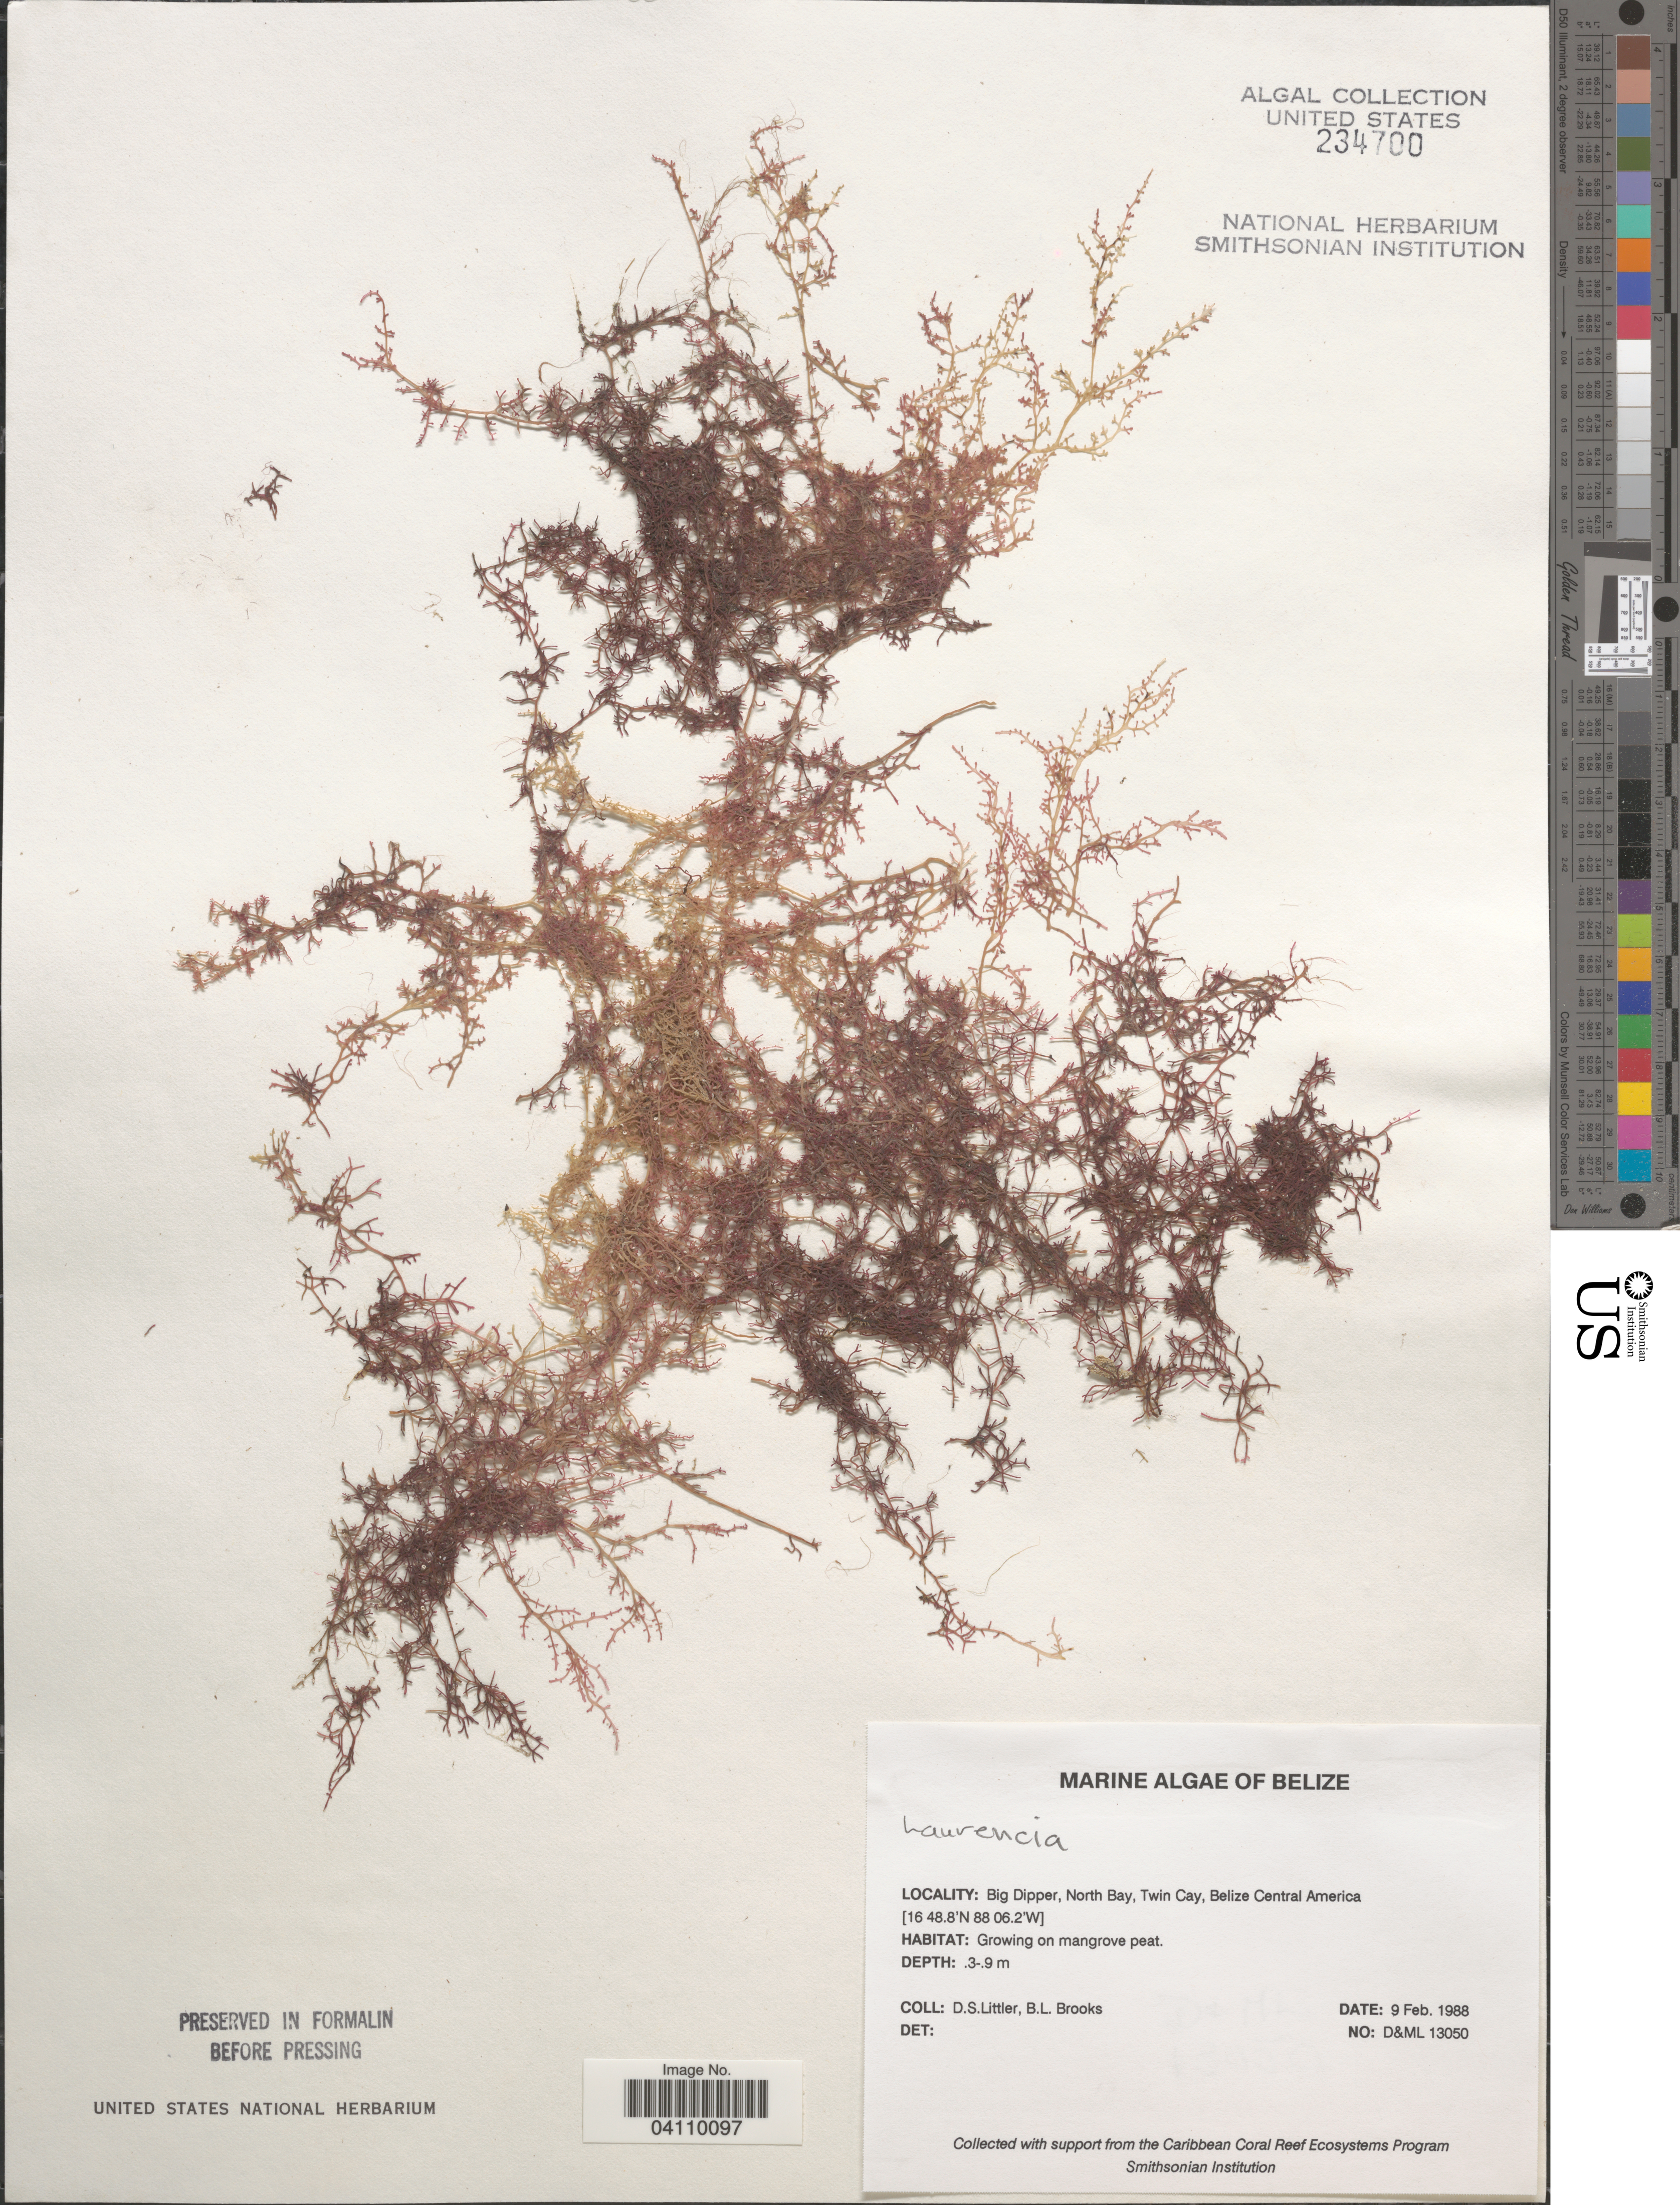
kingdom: Plantae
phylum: Rhodophyta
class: Florideophyceae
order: Ceramiales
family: Rhodomelaceae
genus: Laurencia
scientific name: Laurencia sp.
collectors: D. S. Littler & B. Brooks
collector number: D&ML13050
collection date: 1988-02-09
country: Belize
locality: Big Dipper, North Bay, Twin Cay.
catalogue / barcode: US 234700